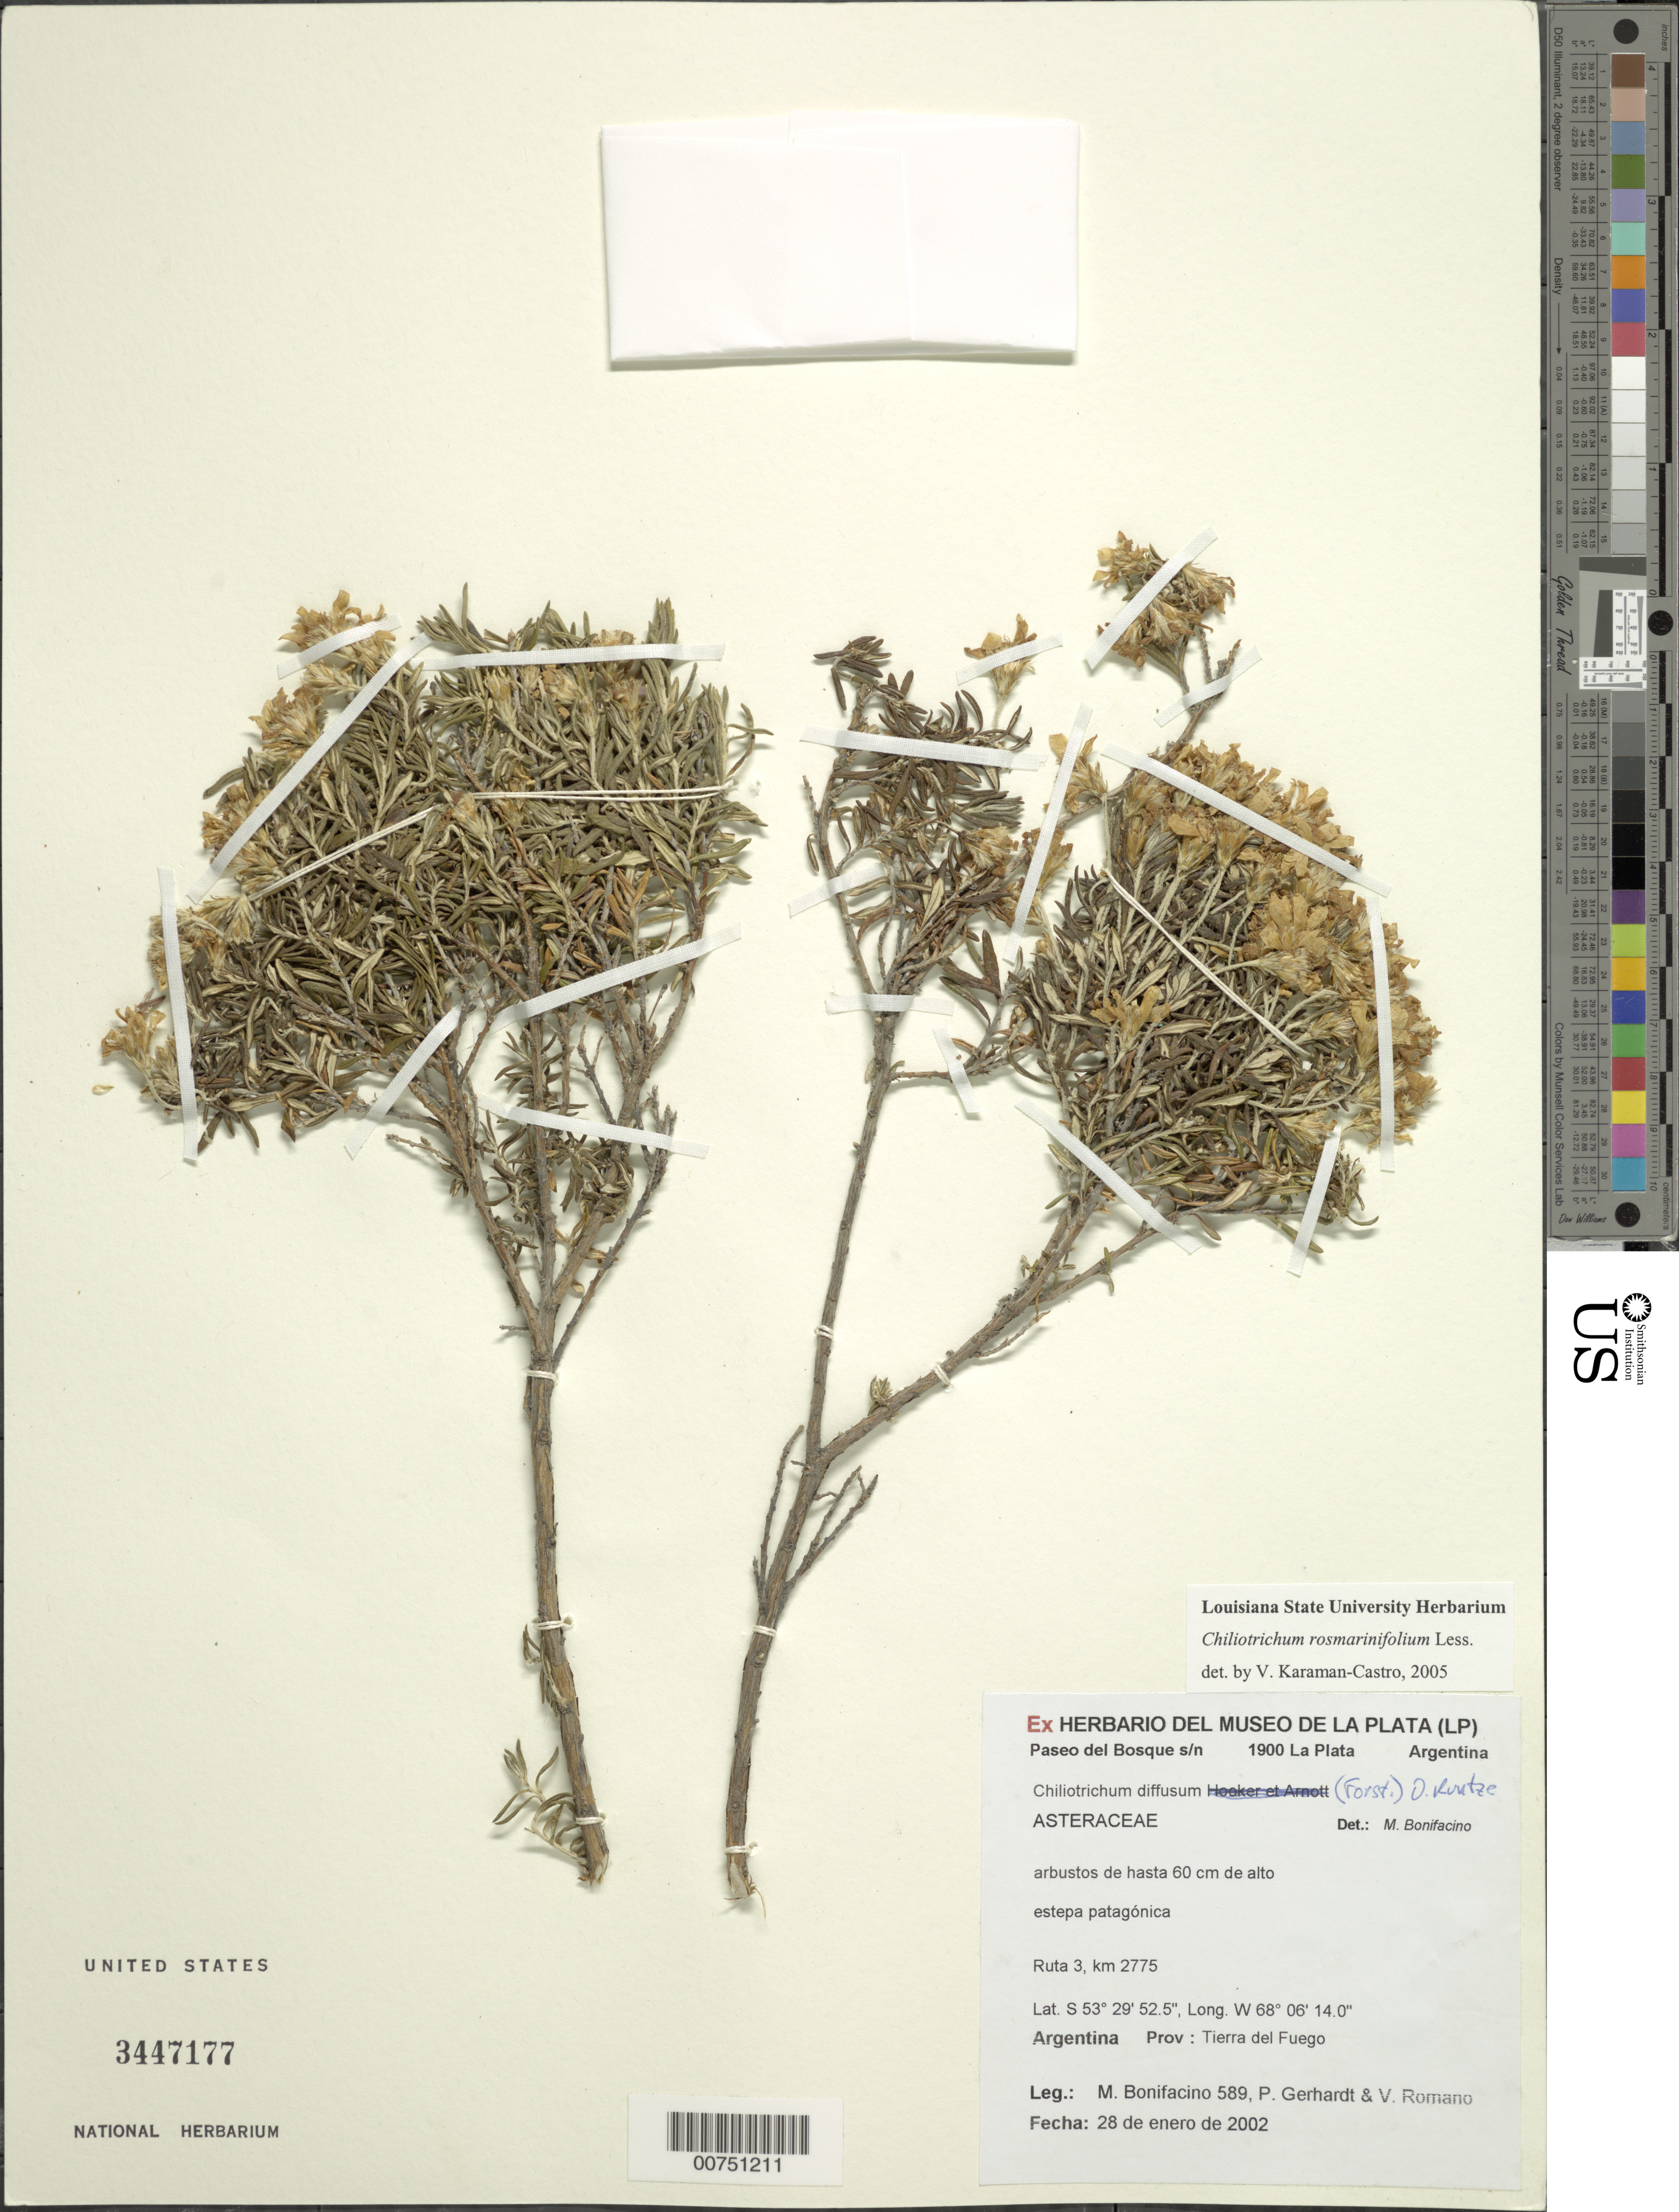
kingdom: Plantae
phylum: Tracheophyta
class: Magnoliopsida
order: Asterales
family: Asteraceae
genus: Chiliotrichum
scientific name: Chiliotrichum rosmarinifolium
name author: Less.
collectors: M. Bonifacino, P. Gerhardt & V. Romano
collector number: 0589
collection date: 2002-01-28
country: Argentina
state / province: Tierra del Fuego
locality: Ruta 3, 2775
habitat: Estepa patagonica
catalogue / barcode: US 3447177